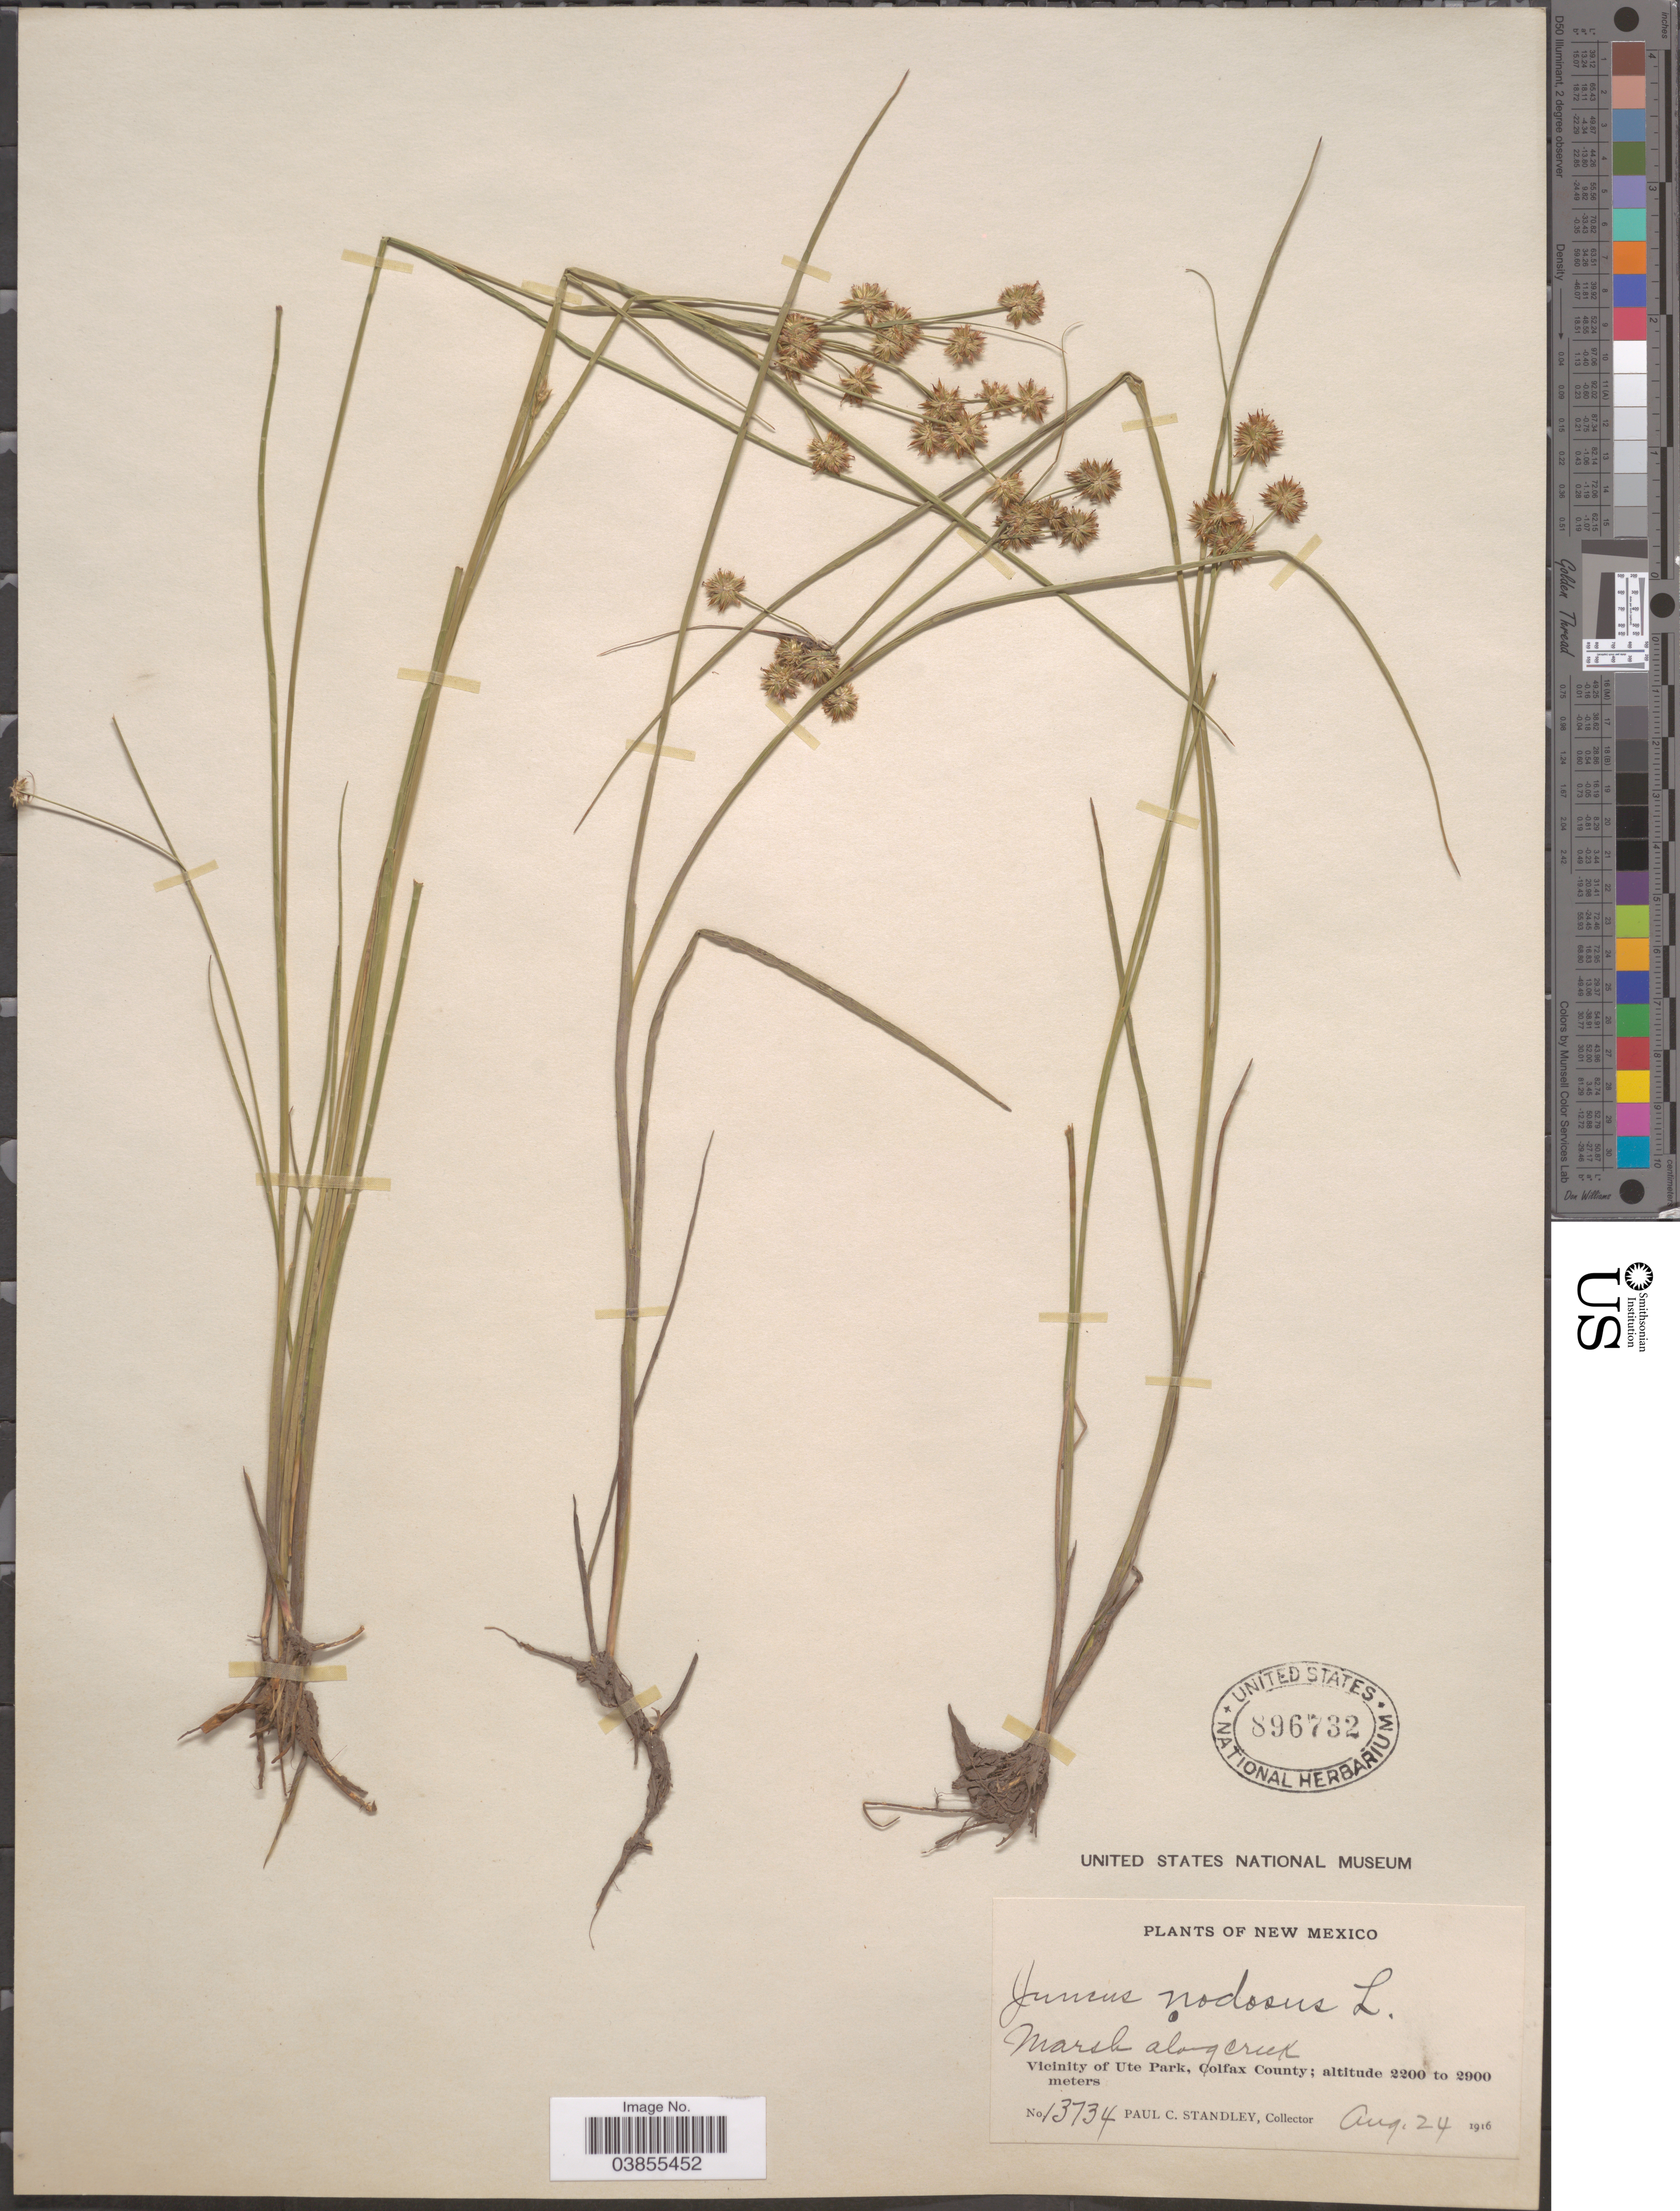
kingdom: Plantae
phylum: Tracheophyta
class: Liliopsida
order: Poales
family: Juncaceae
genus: Juncus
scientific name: Juncus nodosus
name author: L.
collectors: P. C. Standley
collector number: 13734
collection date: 1916-08-24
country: United States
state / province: New Mexico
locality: Marsh along creek. Vicinity of Ute Park, Colfax County.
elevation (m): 2200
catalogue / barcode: US 896732